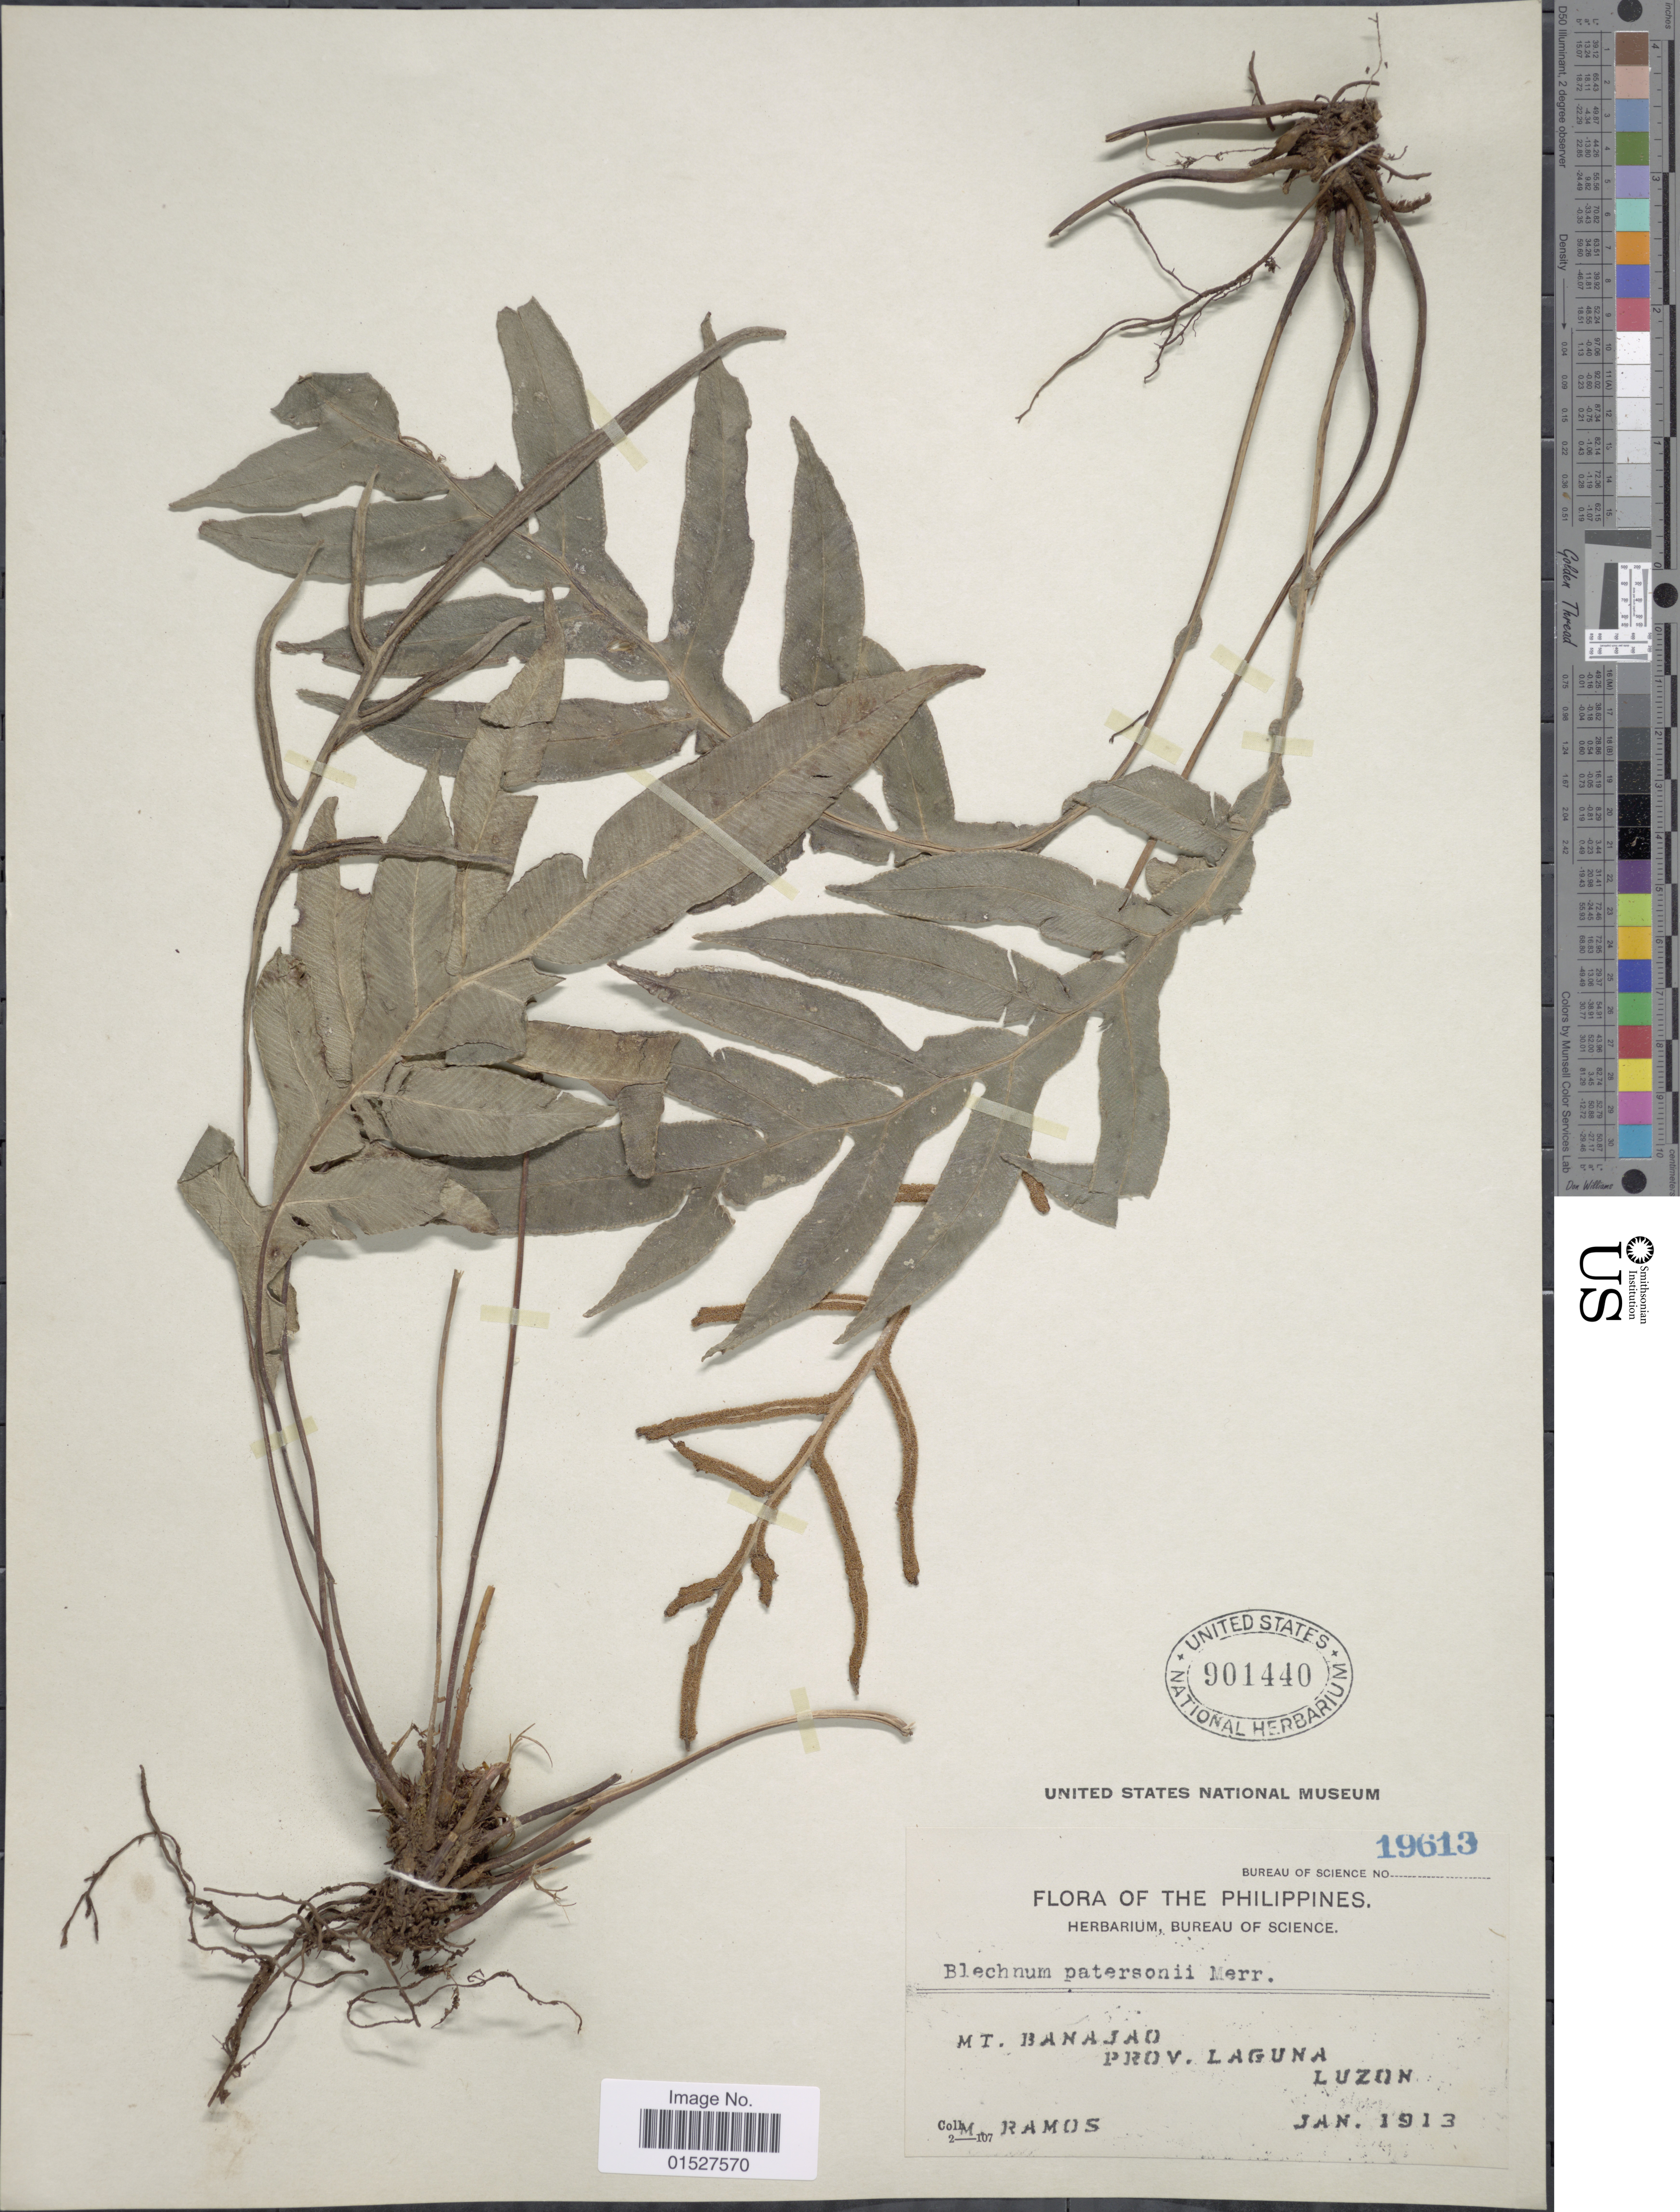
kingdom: Plantae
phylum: Tracheophyta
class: Polypodiopsida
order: Polypodiales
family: Blechnaceae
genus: Blechnum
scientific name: Blechnum melanocaulon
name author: (Brack.) T.C. Chambers & P. A. Farrant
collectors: M. Ramos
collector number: Bureau of Science 19613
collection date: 1913-01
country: Philippines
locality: Mt. Banajao. Prov. Laguna. Luzon.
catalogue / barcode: US 901440